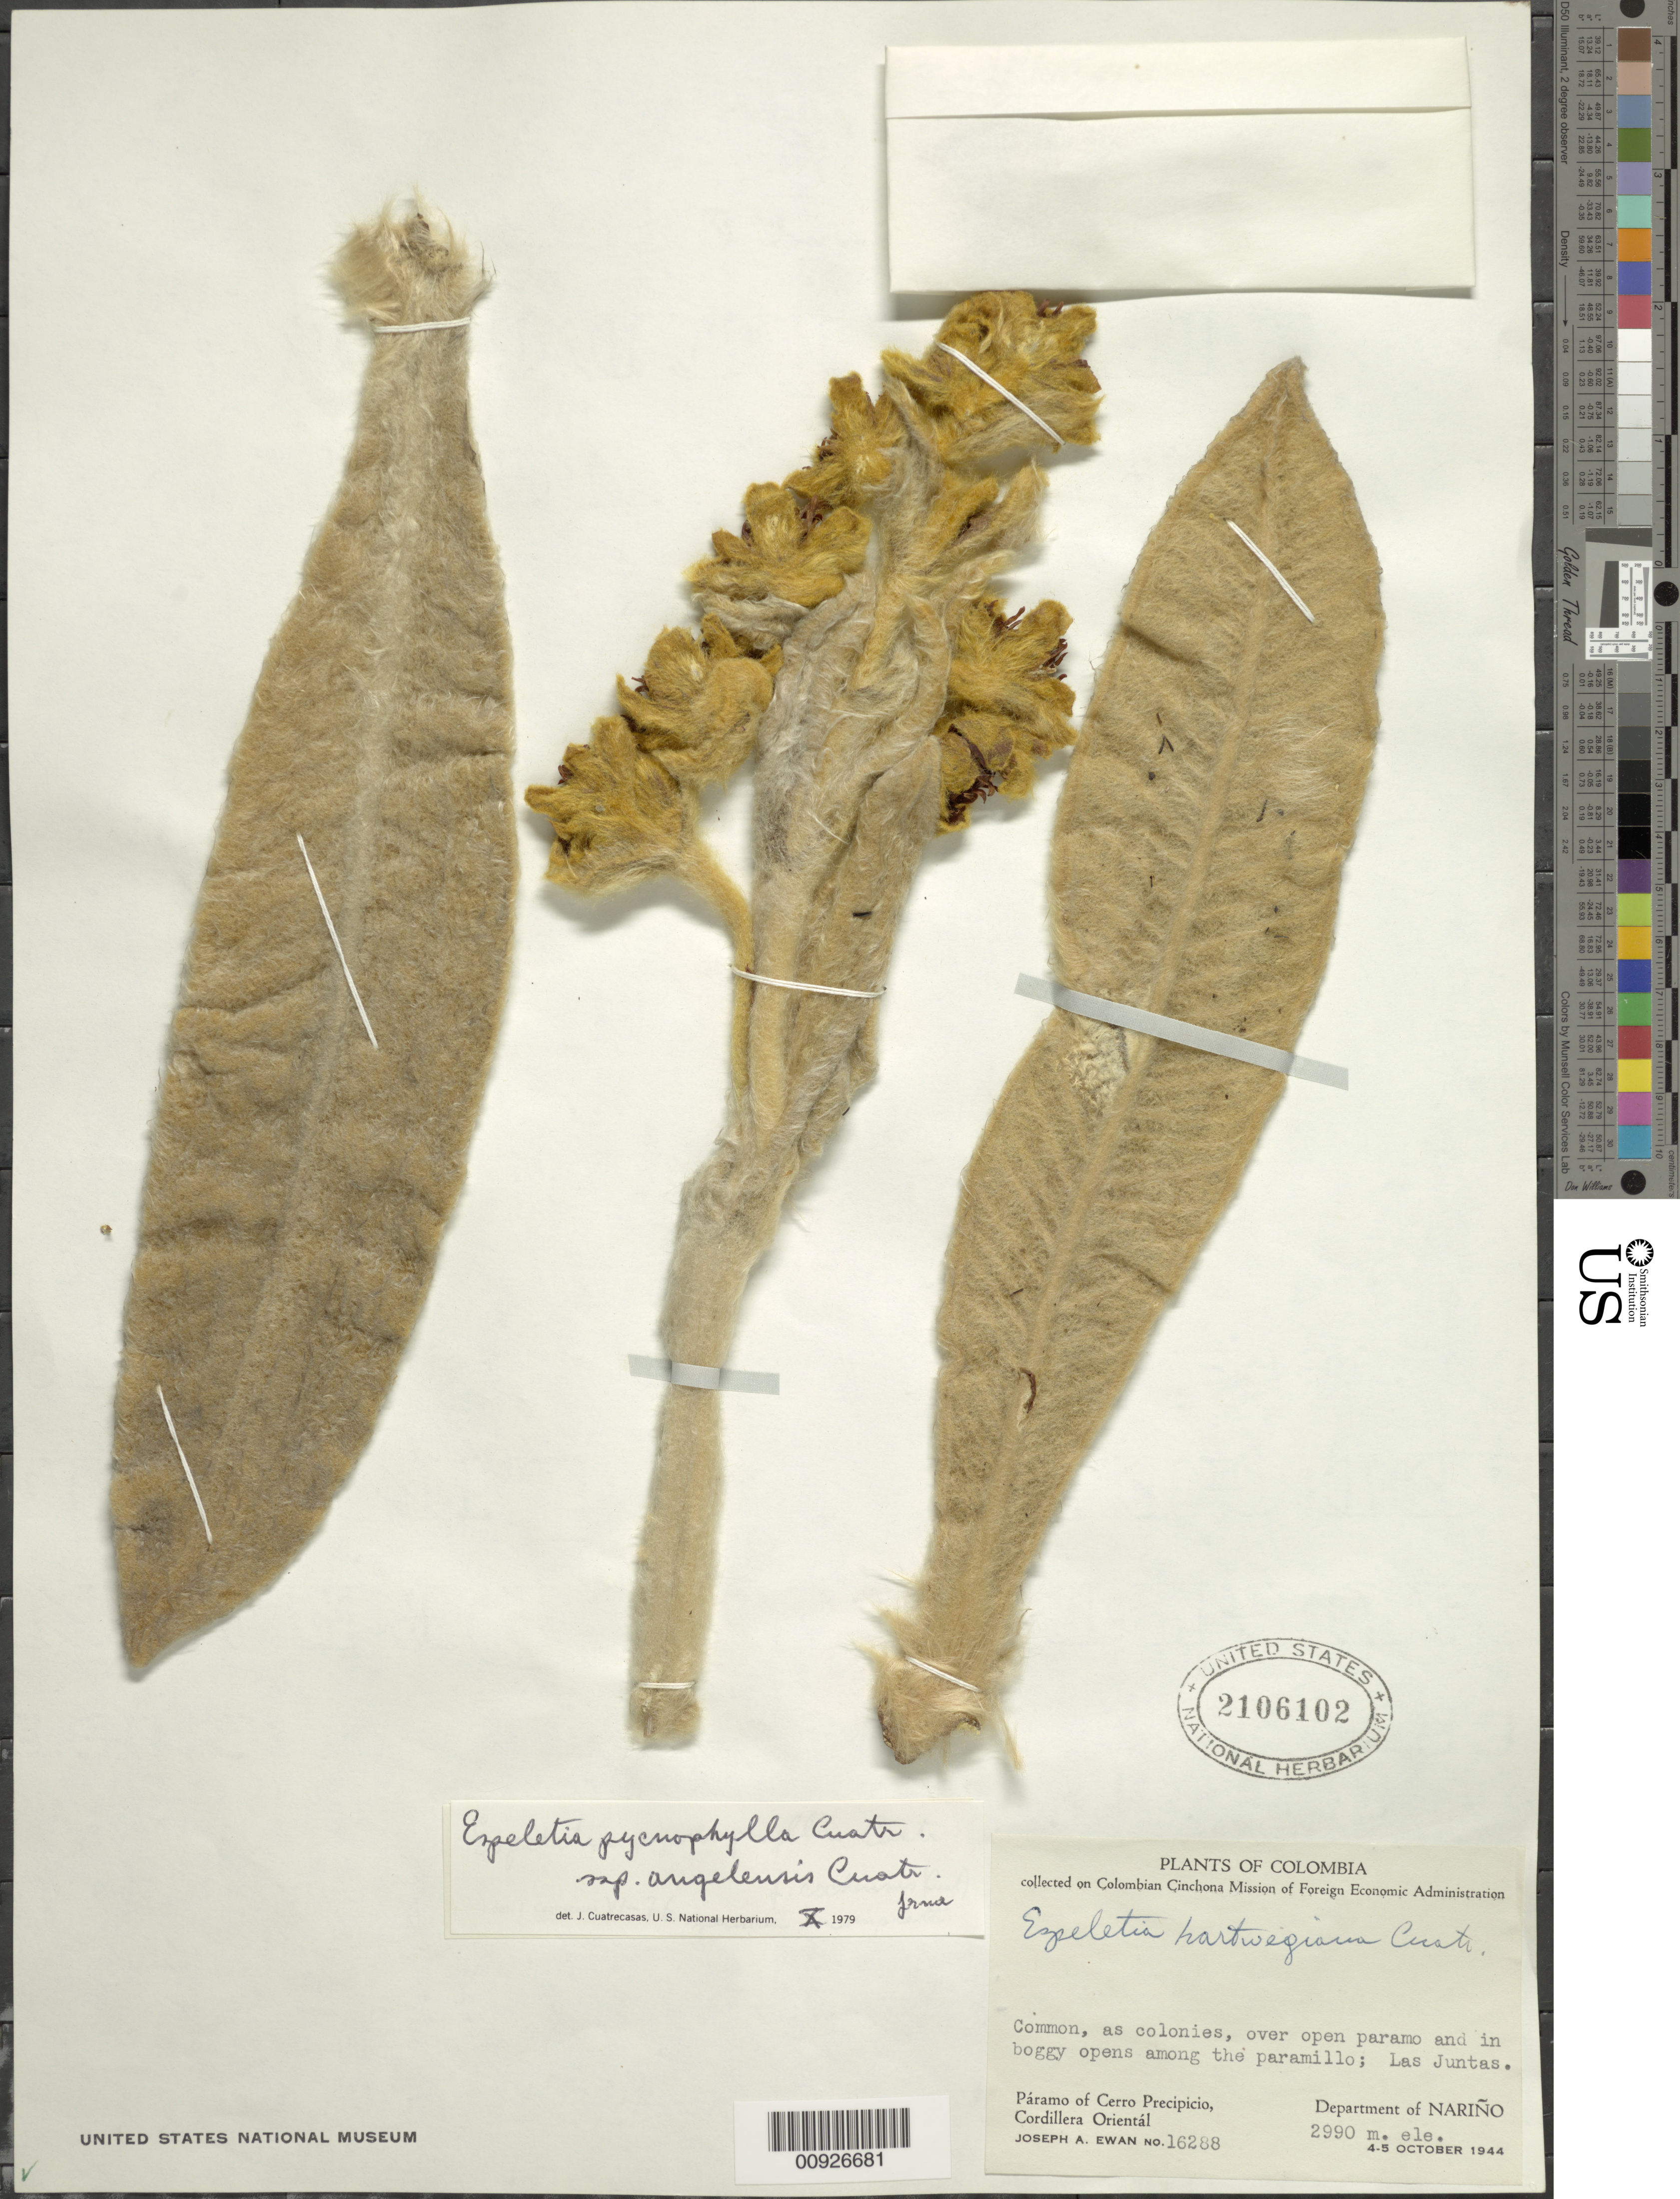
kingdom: Plantae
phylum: Tracheophyta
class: Magnoliopsida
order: Asterales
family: Asteraceae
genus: Espeletia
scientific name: Espeletia pycnophylla subsp. angelensis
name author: Cuatrec.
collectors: J. A. Ewan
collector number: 16288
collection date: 1944-08-05/1944-10-04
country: Colombia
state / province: Nariño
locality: Páramo de Cerro Precipicio. Cordillera Oriental (?), Las juntas.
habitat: Common, as colonies, over open páramo and in boggy opens among the paramillo.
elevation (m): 2990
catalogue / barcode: US 2106102